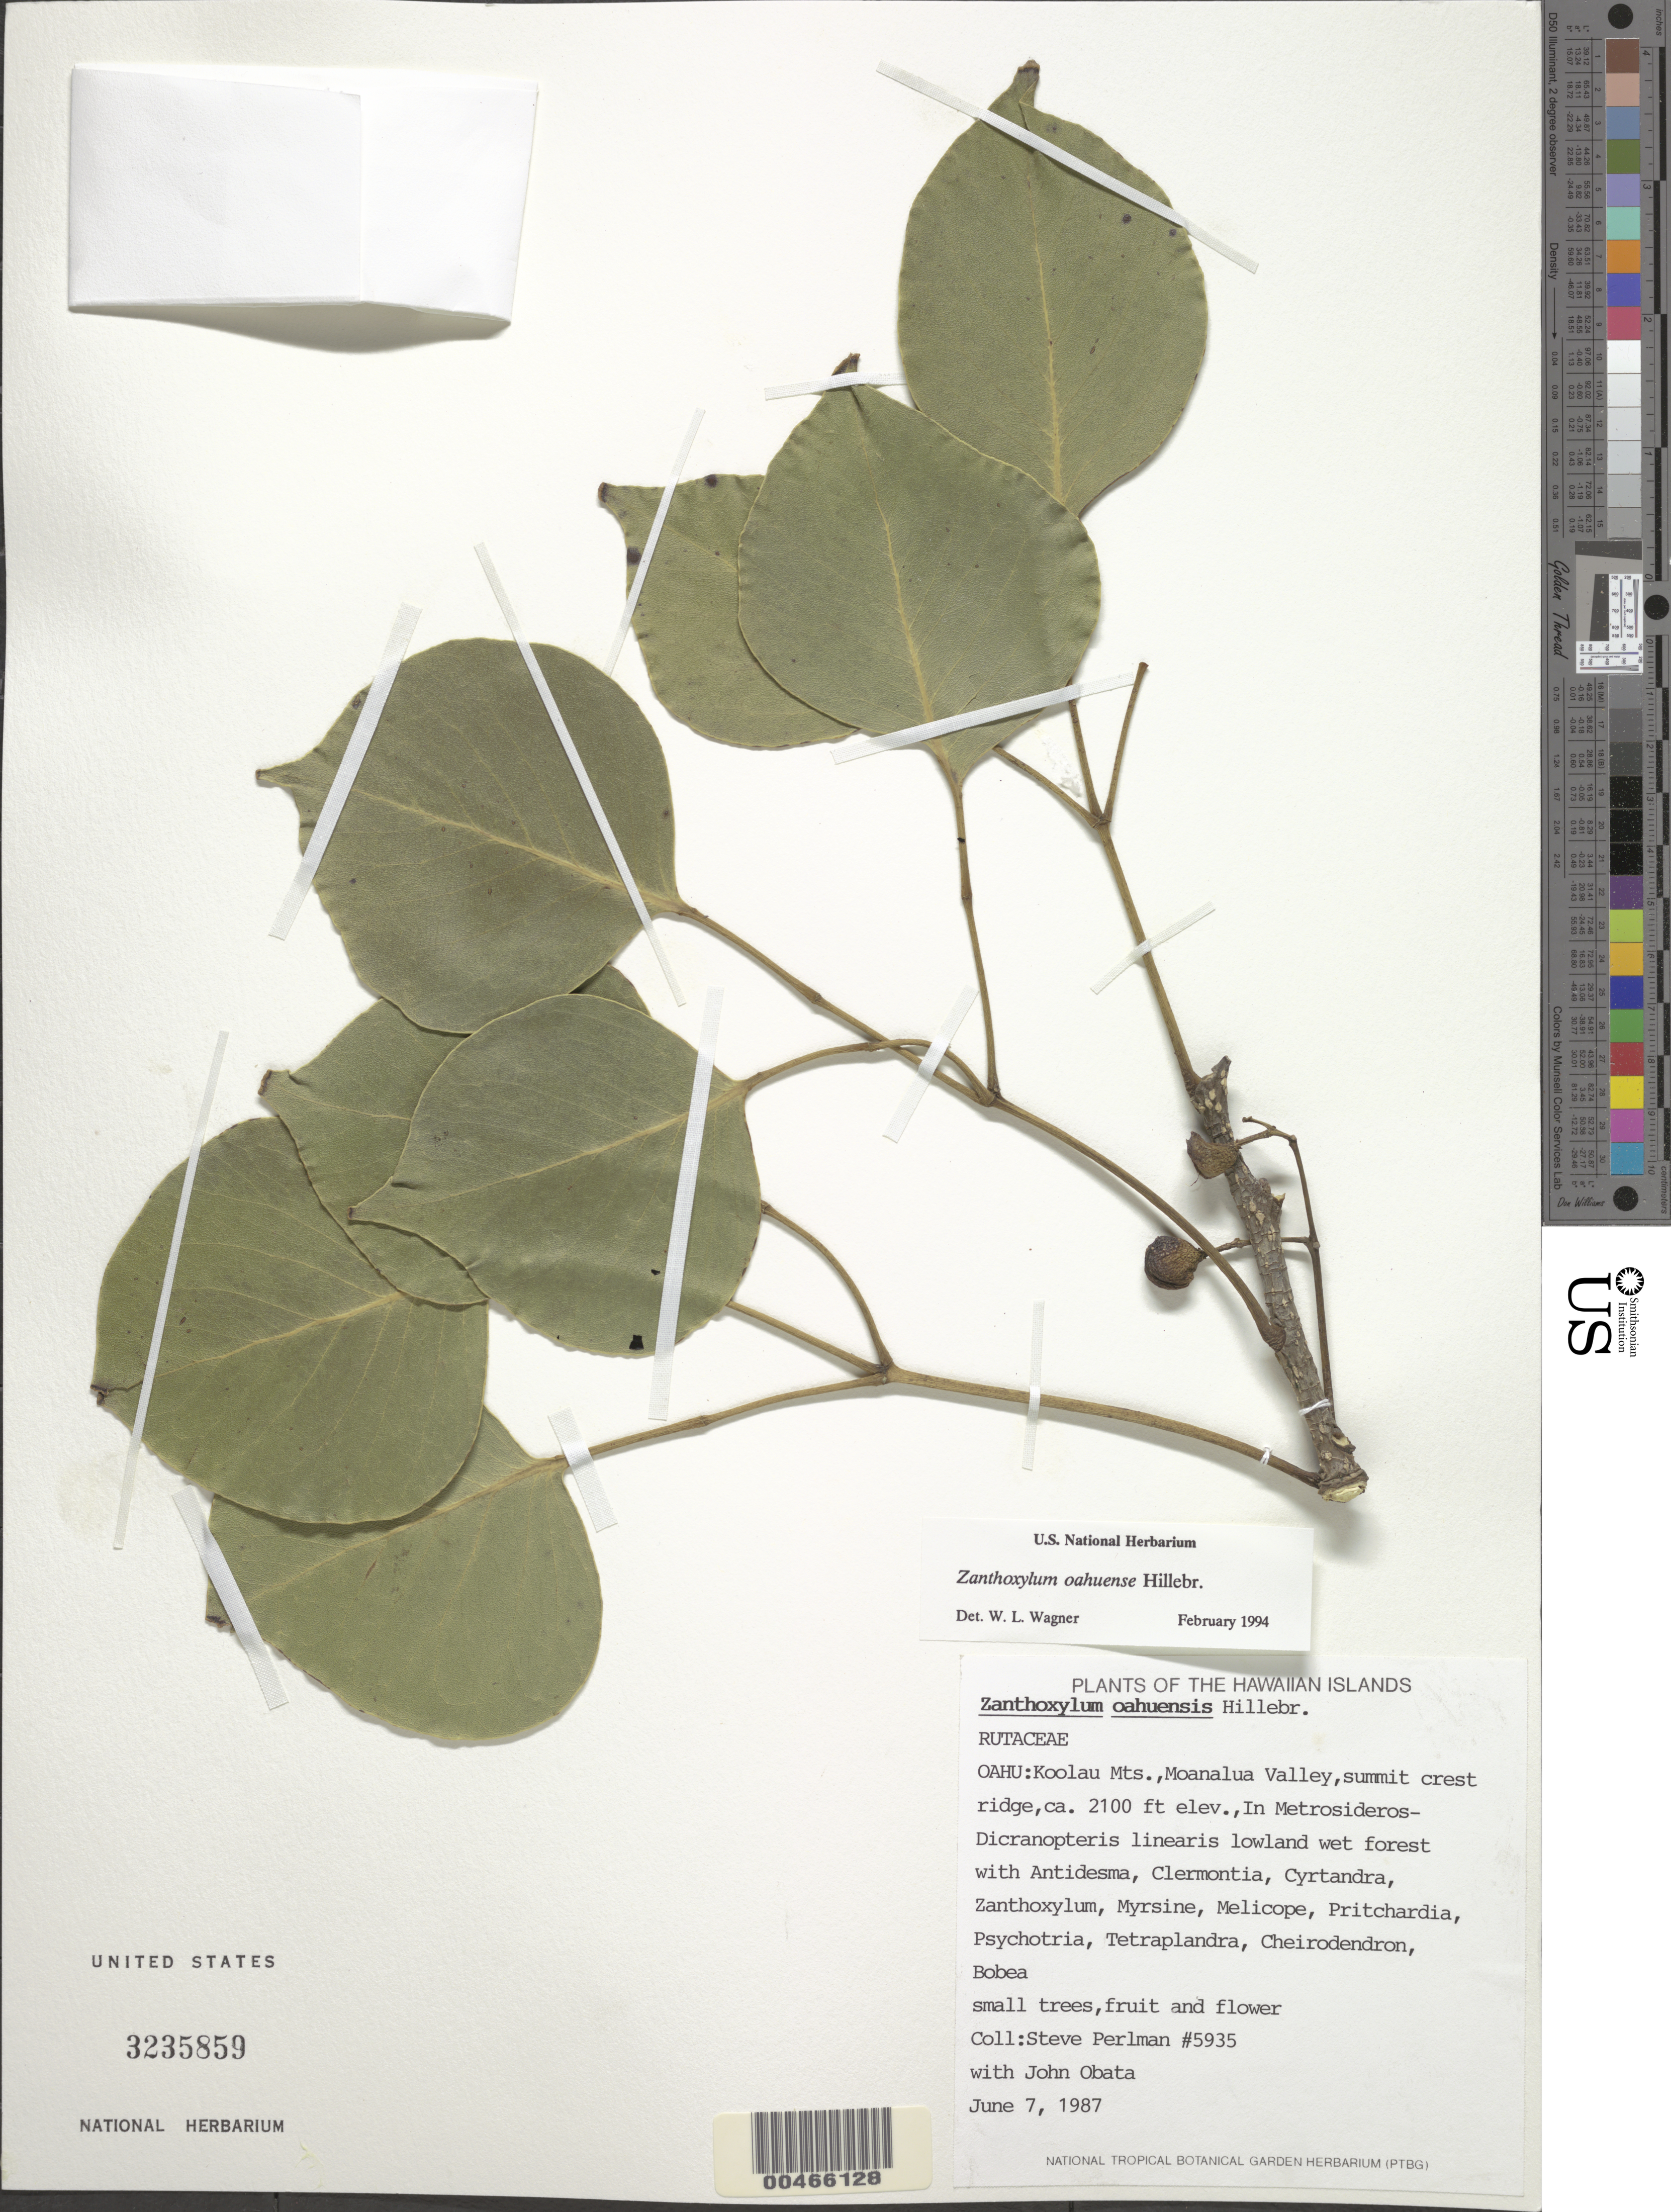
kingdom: Plantae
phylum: Tracheophyta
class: Magnoliopsida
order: Sapindales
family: Rutaceae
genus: Zanthoxylum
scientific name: Zanthoxylum oahuense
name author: Hillebr.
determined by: Wagner, W. L., (BOT), Smithsonian Institution - National Museum of Natural History (UNITED STATES)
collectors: S. P. Perlman & J. Obata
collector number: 5935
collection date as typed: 7 Jun 1987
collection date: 1987-06-07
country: United States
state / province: Hawaii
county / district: Honolulu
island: Oahu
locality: Koolau Mts., Moanalua Valley, summit crest ridge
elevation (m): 640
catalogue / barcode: US 3235859